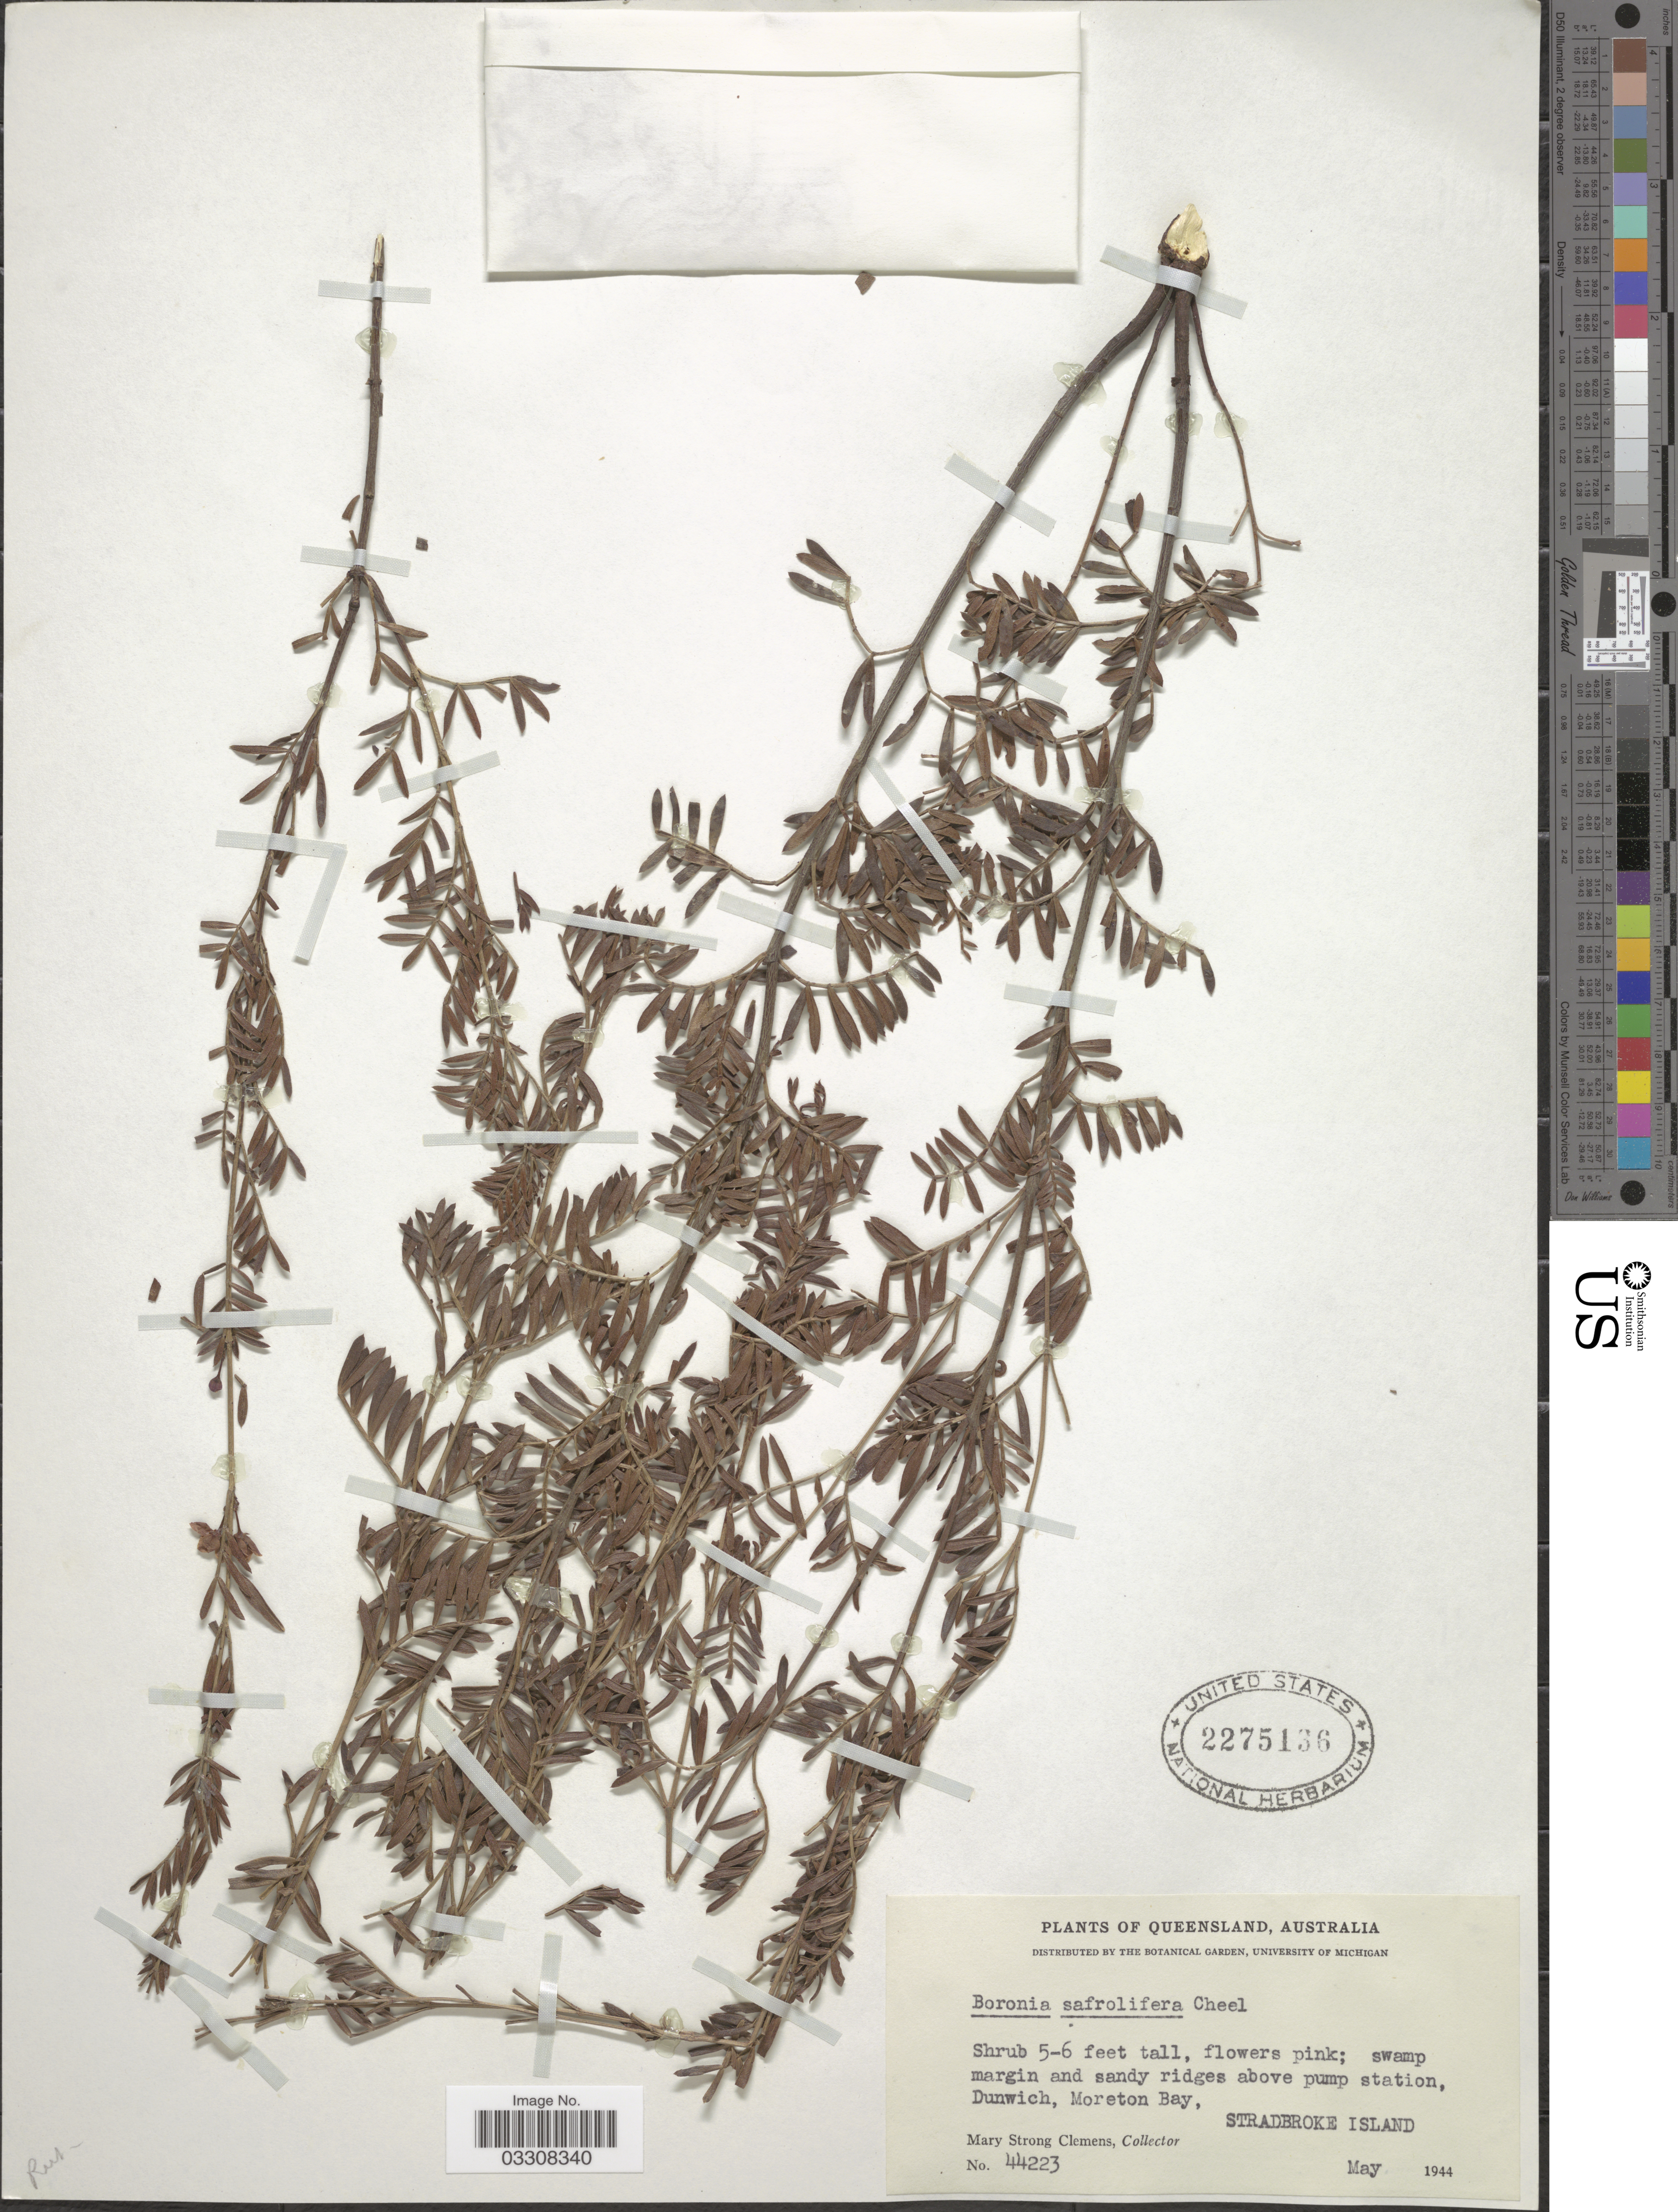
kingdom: Plantae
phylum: Tracheophyta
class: Magnoliopsida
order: Sapindales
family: Rutaceae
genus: Boronia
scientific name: Boronia safrolifera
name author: Cheel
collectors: M. S. Clemens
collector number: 44223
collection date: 1944-05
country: Australia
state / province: Queensland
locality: Swamp margin and sandy ridges above pump station, Dunwich, Moreton Bay, Stradbroke Island.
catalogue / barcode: US 2275136